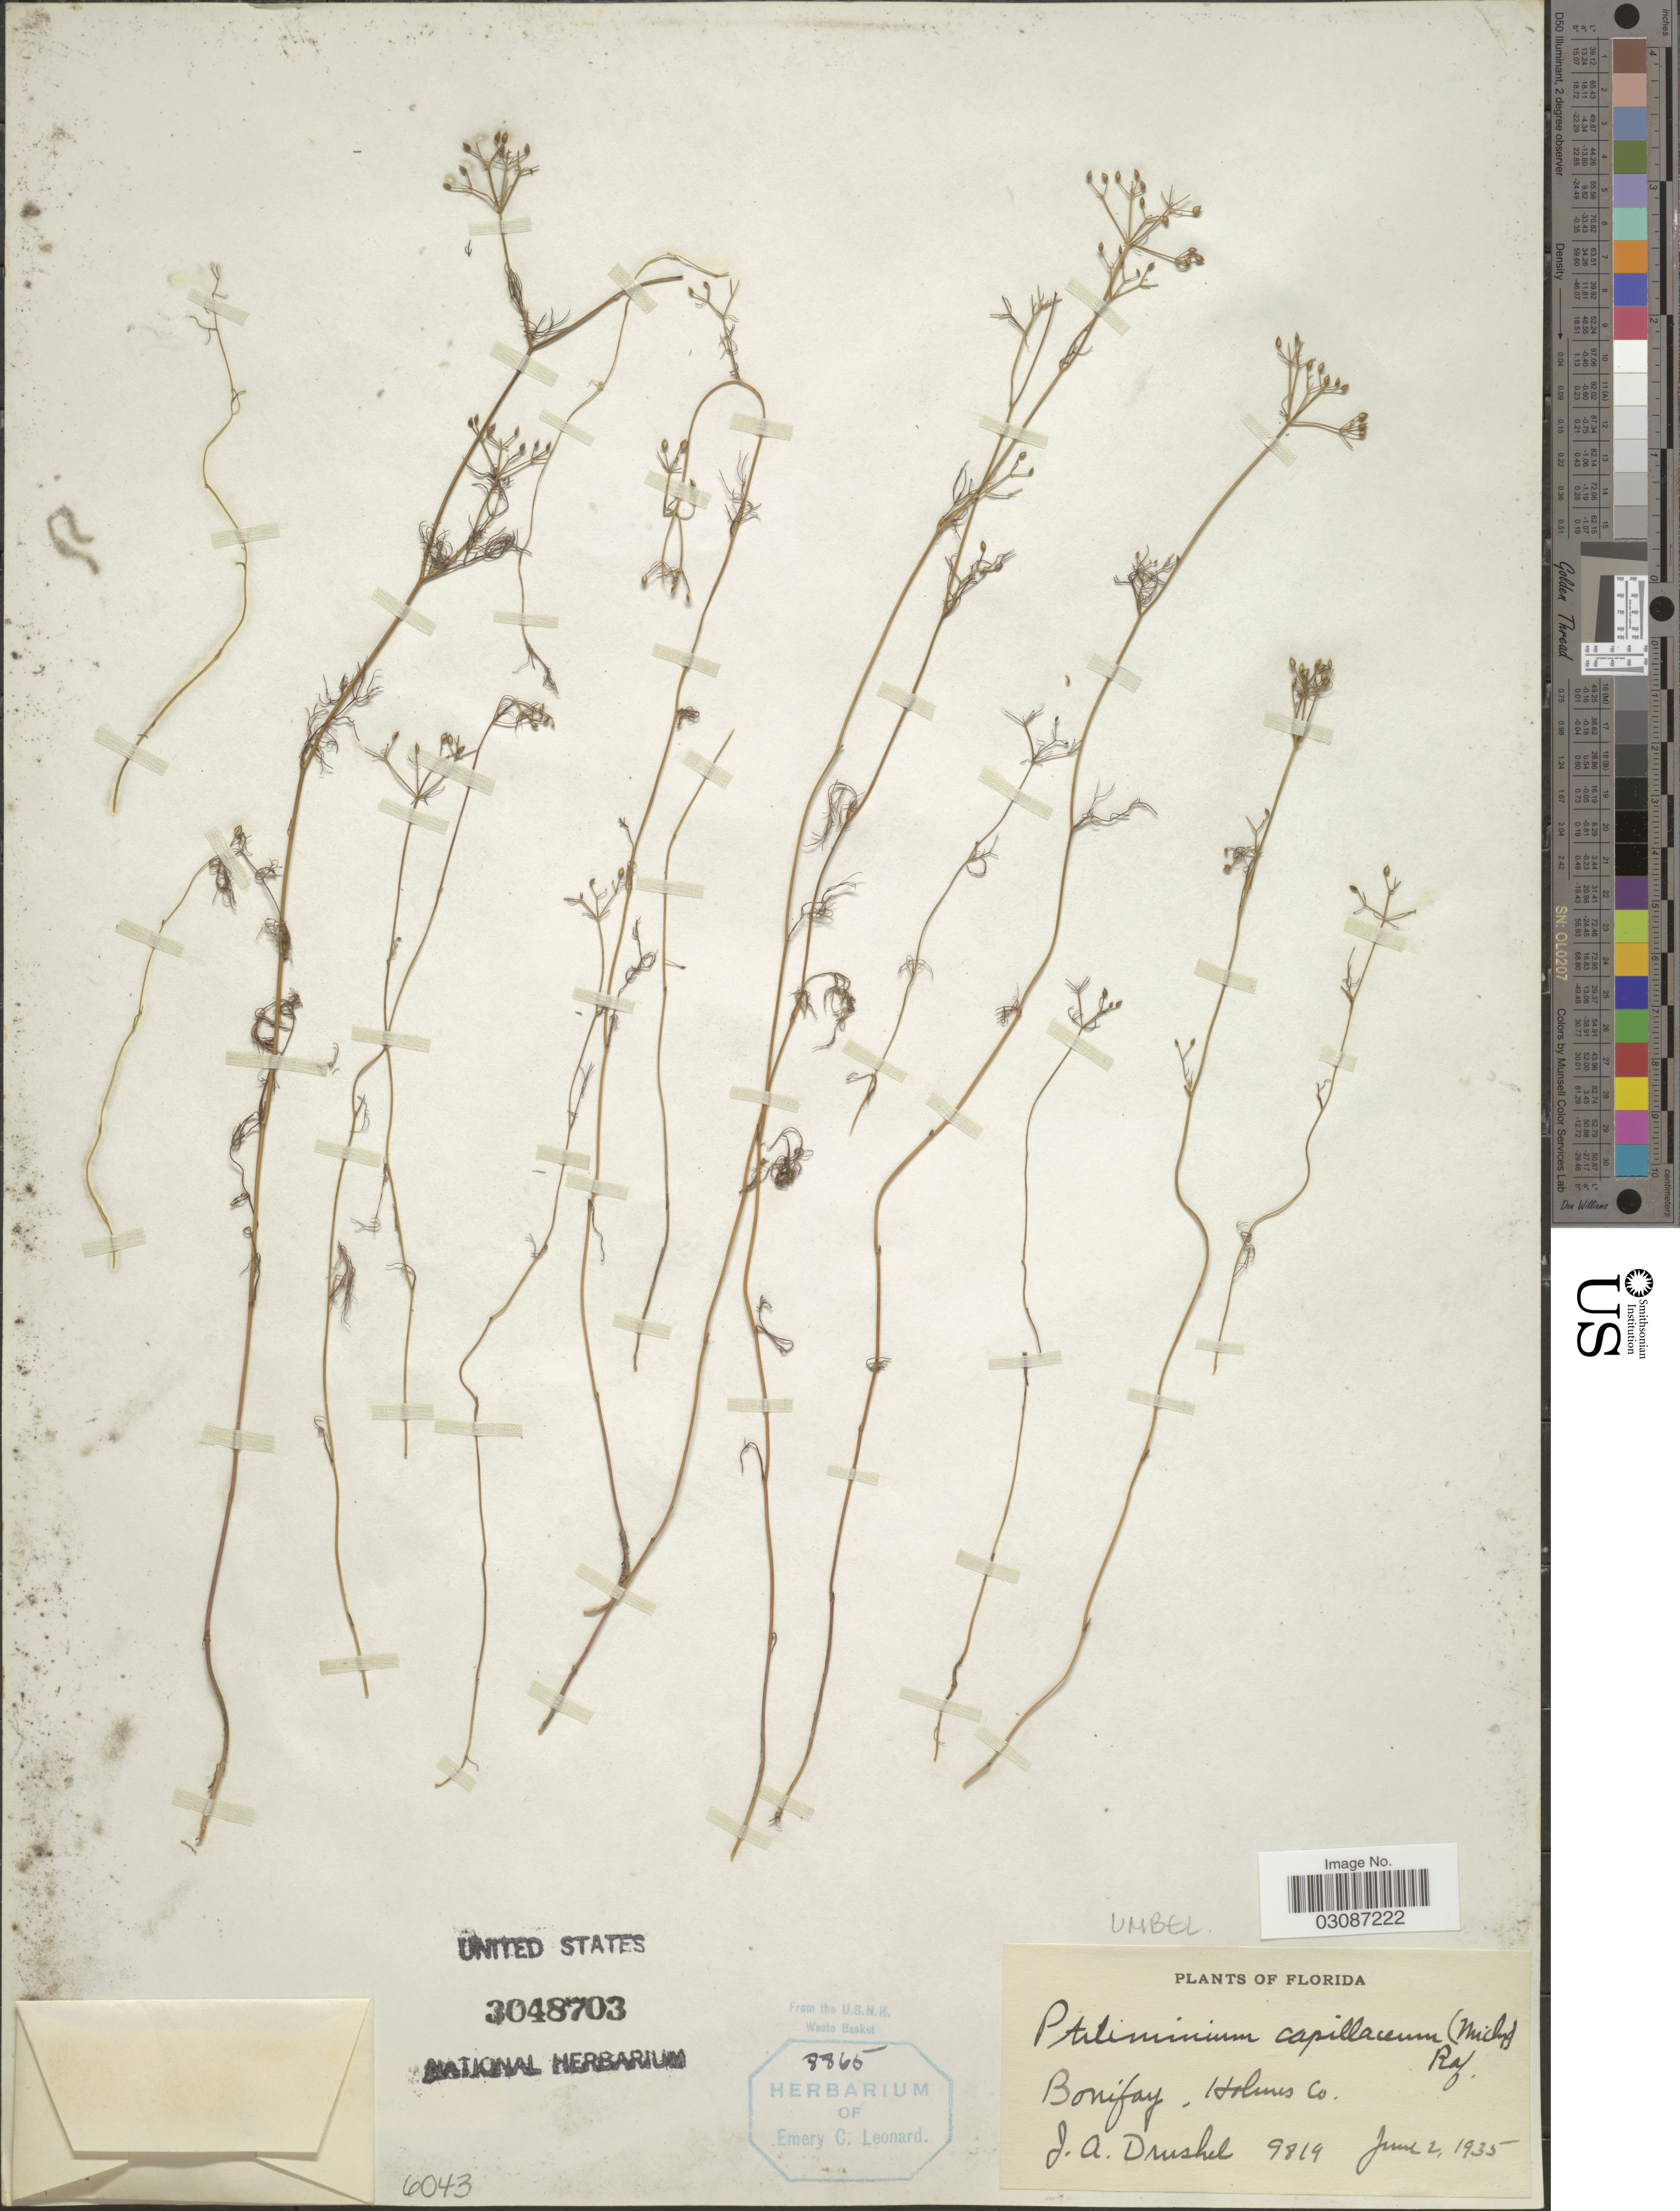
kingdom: Plantae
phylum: Tracheophyta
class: Magnoliopsida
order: Apiales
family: Apiaceae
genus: Ptilimnium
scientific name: Ptilimnium capillaceum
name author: (Michx.) Raf.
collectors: J. A. Drushel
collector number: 9814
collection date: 1935-06-02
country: United States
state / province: Florida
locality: Bonifay, Holmes Co.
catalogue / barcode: US 3048703